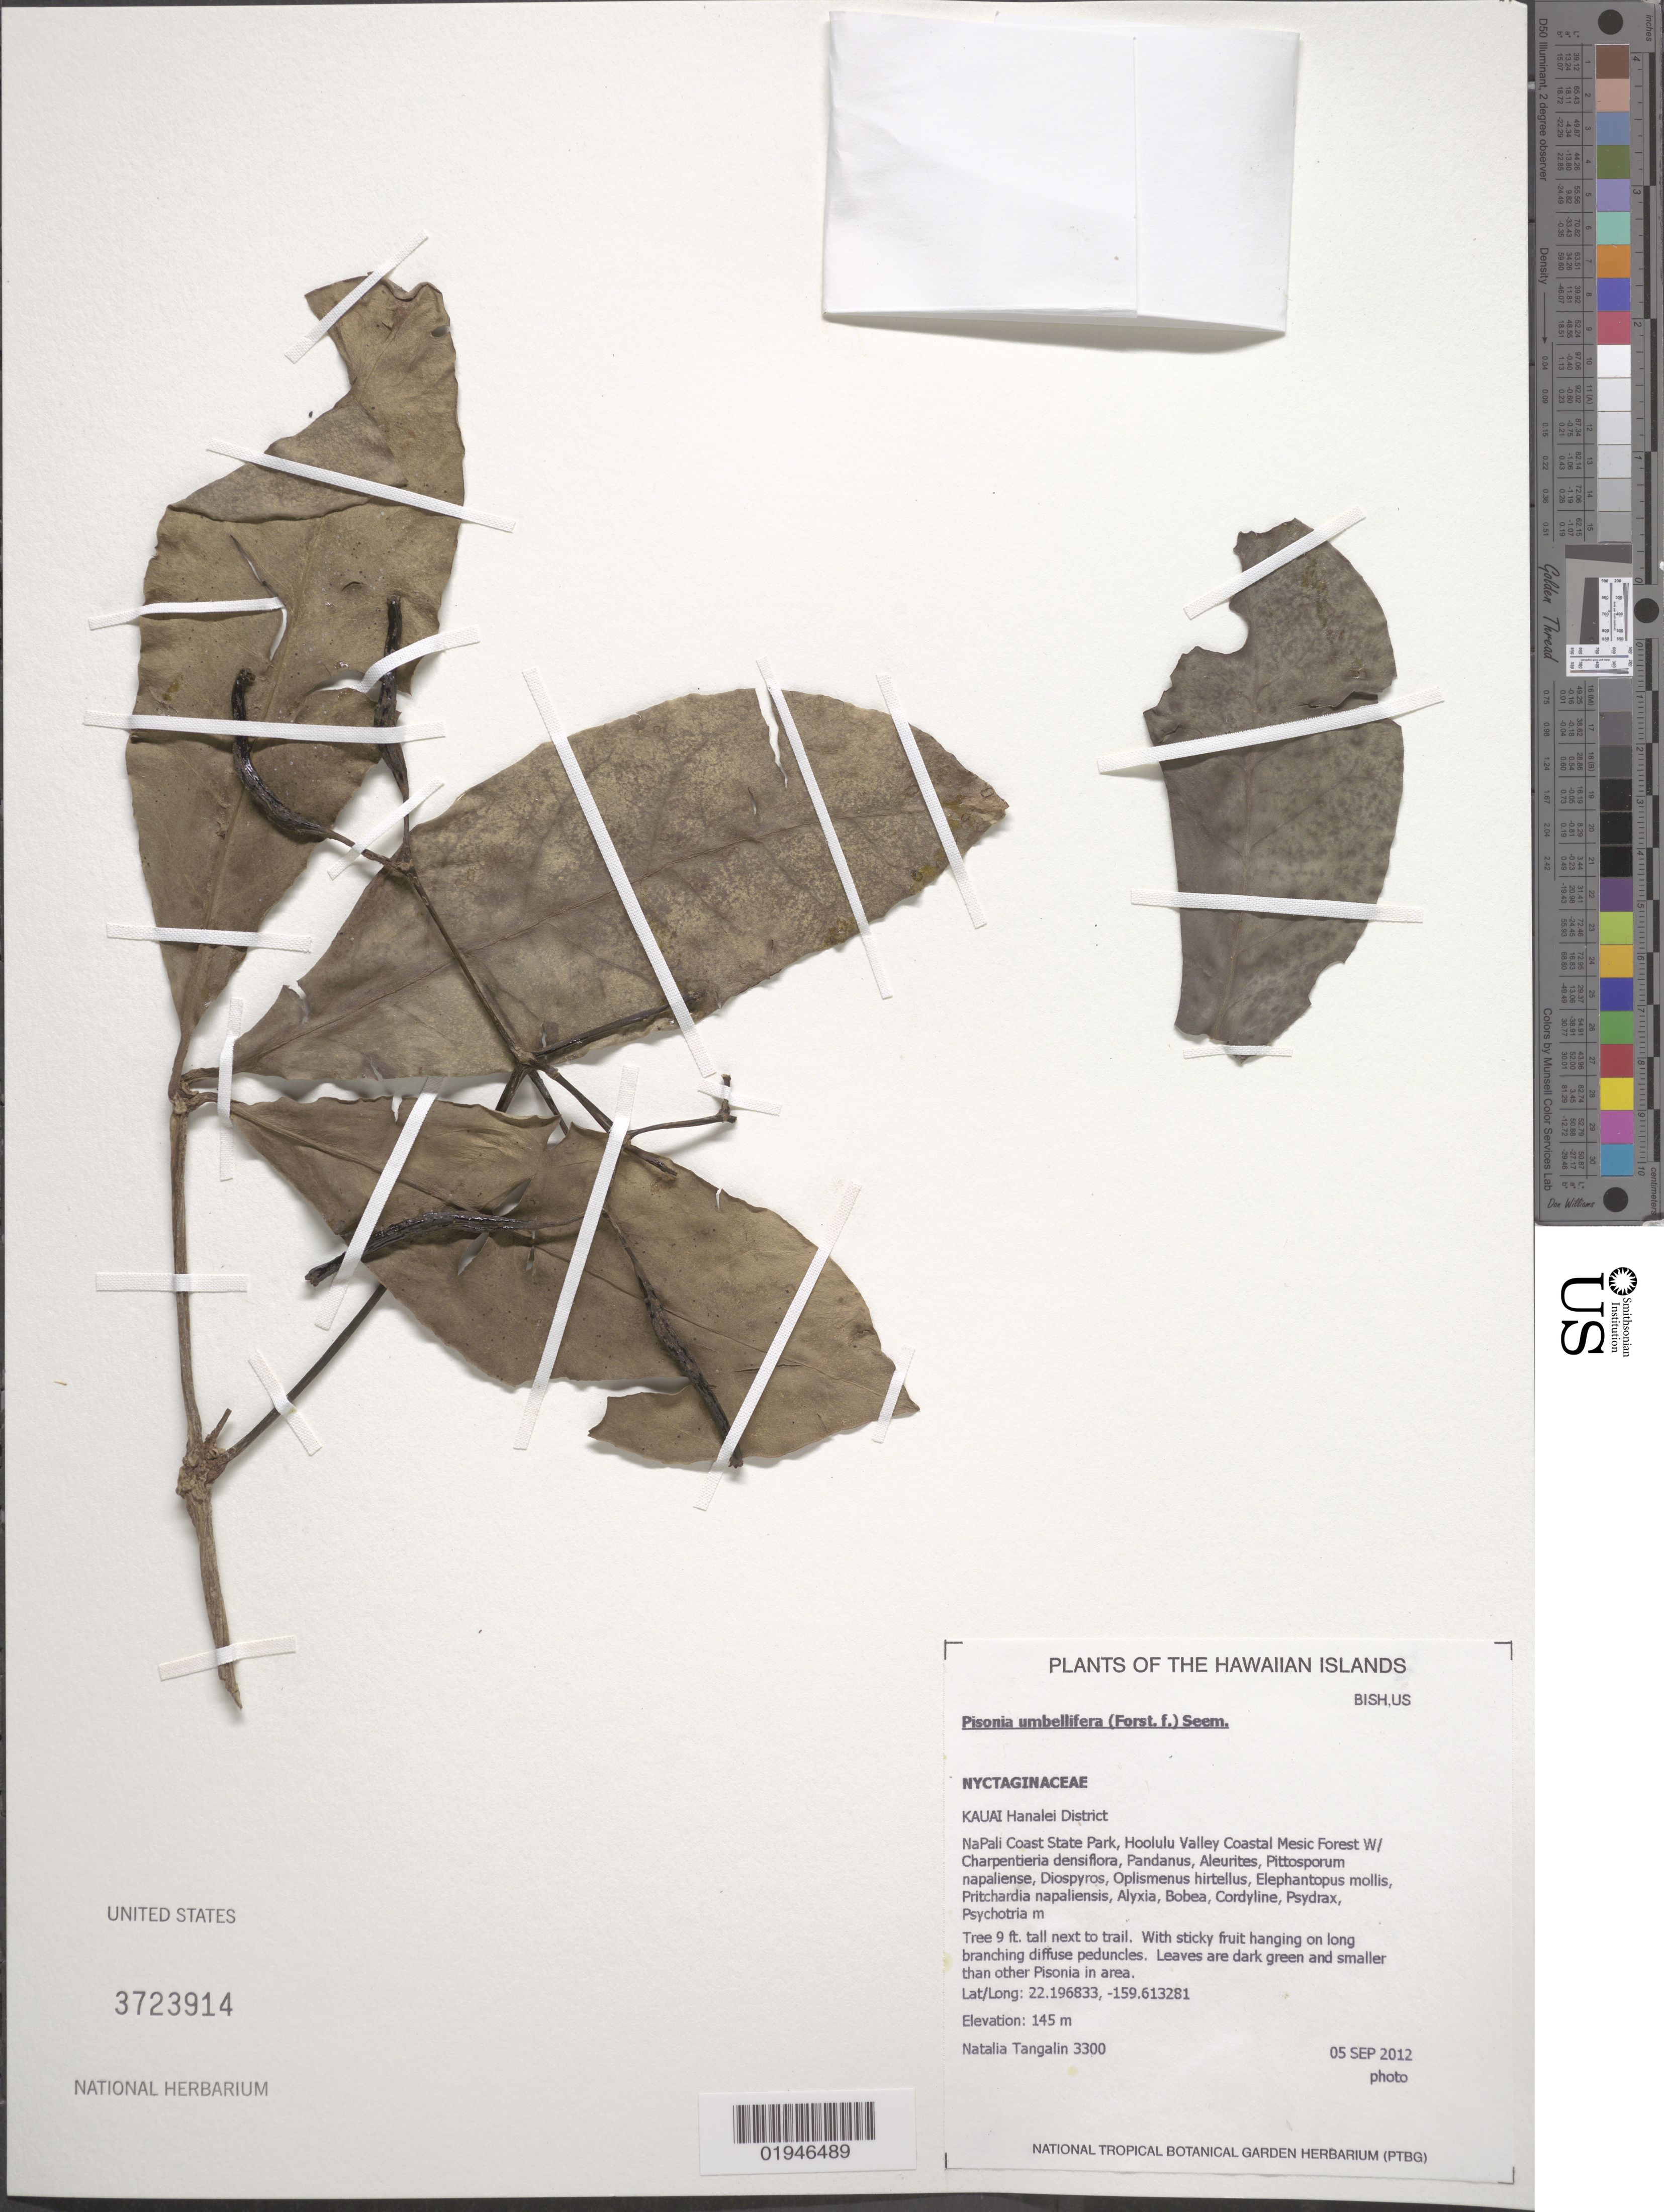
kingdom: Plantae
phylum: Tracheophyta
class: Magnoliopsida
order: Caryophyllales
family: Nyctaginaceae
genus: Ceodes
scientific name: Ceodes umbellifera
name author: J.R. Forst. & G. Forst.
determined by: Wagner, W. L., (BOT), Smithsonian Institution - National Museum of Natural History (UNITED STATES)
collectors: N. Tangalin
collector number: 3300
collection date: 2012-09-05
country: United States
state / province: Hawaii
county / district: Kauai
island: Kaua'i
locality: Hanalei District, NaPali Coast State Park, just emerging from Hoolulu Valley Coastal Forest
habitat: Mesic forest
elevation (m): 145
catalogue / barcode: US 3723914